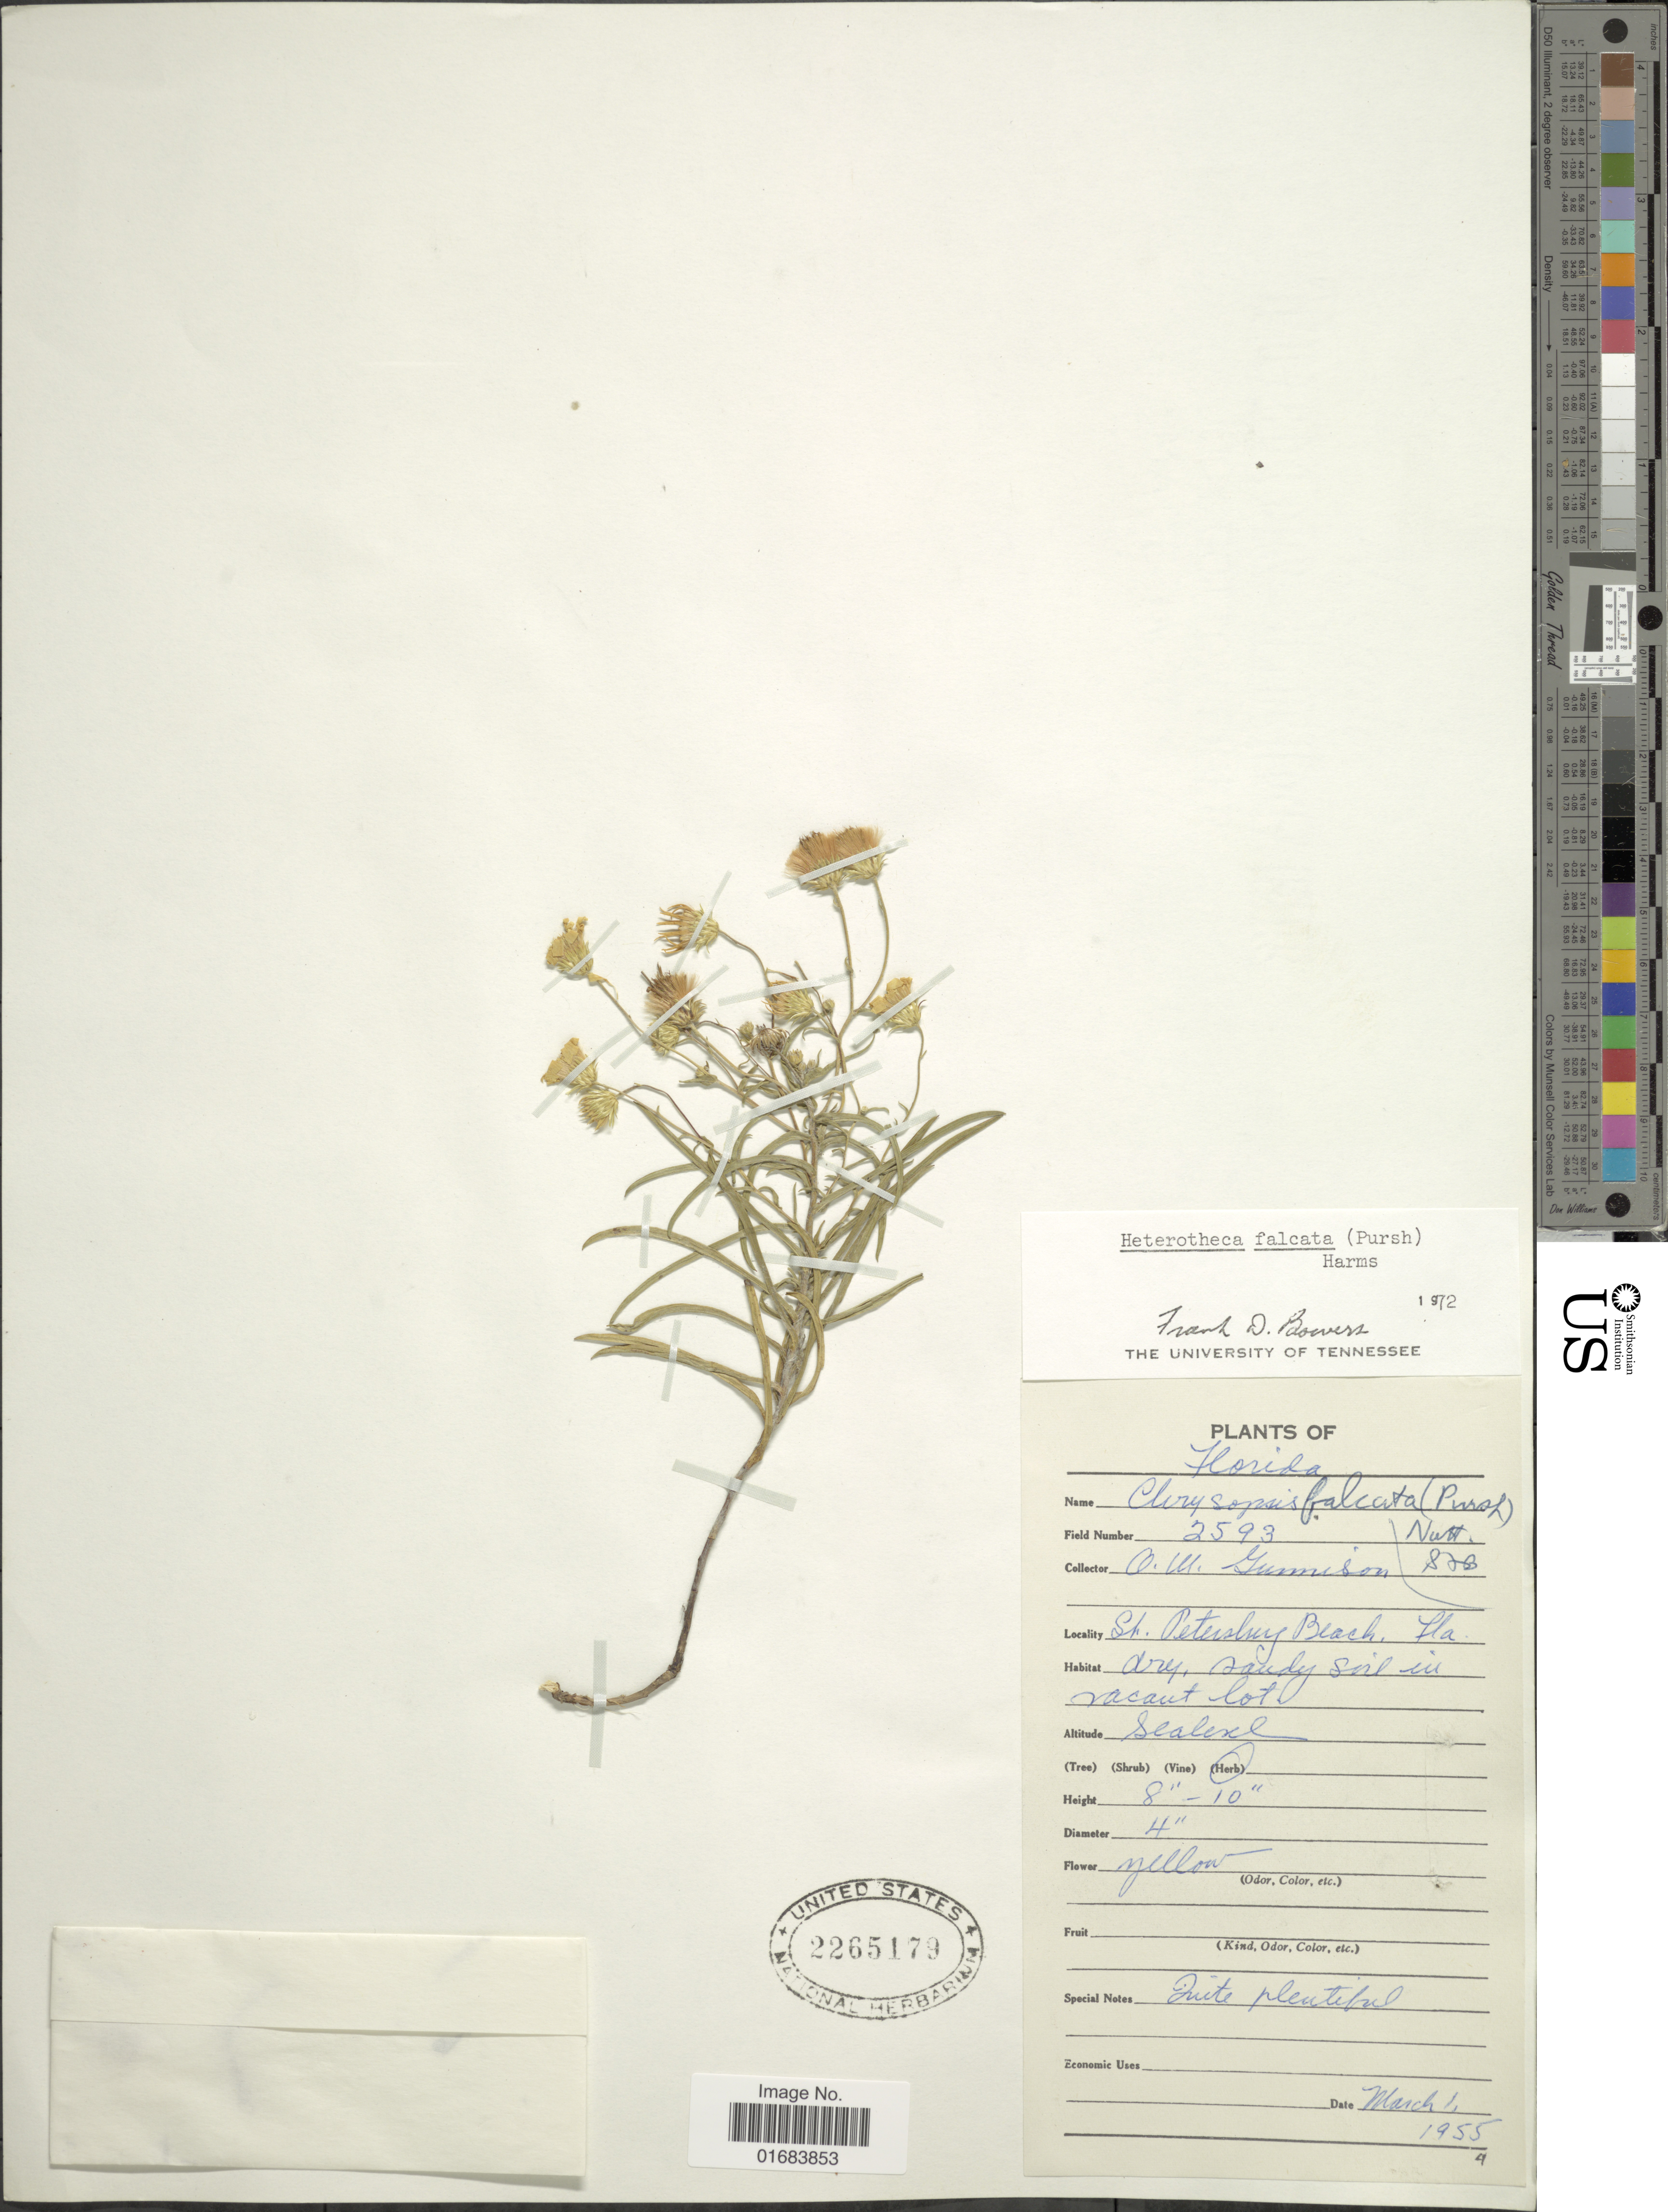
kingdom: Plantae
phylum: Tracheophyta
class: Magnoliopsida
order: Asterales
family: Asteraceae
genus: Pityopsis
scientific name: Pityopsis falcata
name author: (Pursh) Nutt.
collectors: Gunnison, O. M.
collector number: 2593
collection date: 1955-03-01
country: United States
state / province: Florida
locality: St. Petersburg Beach.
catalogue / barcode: US 2265179